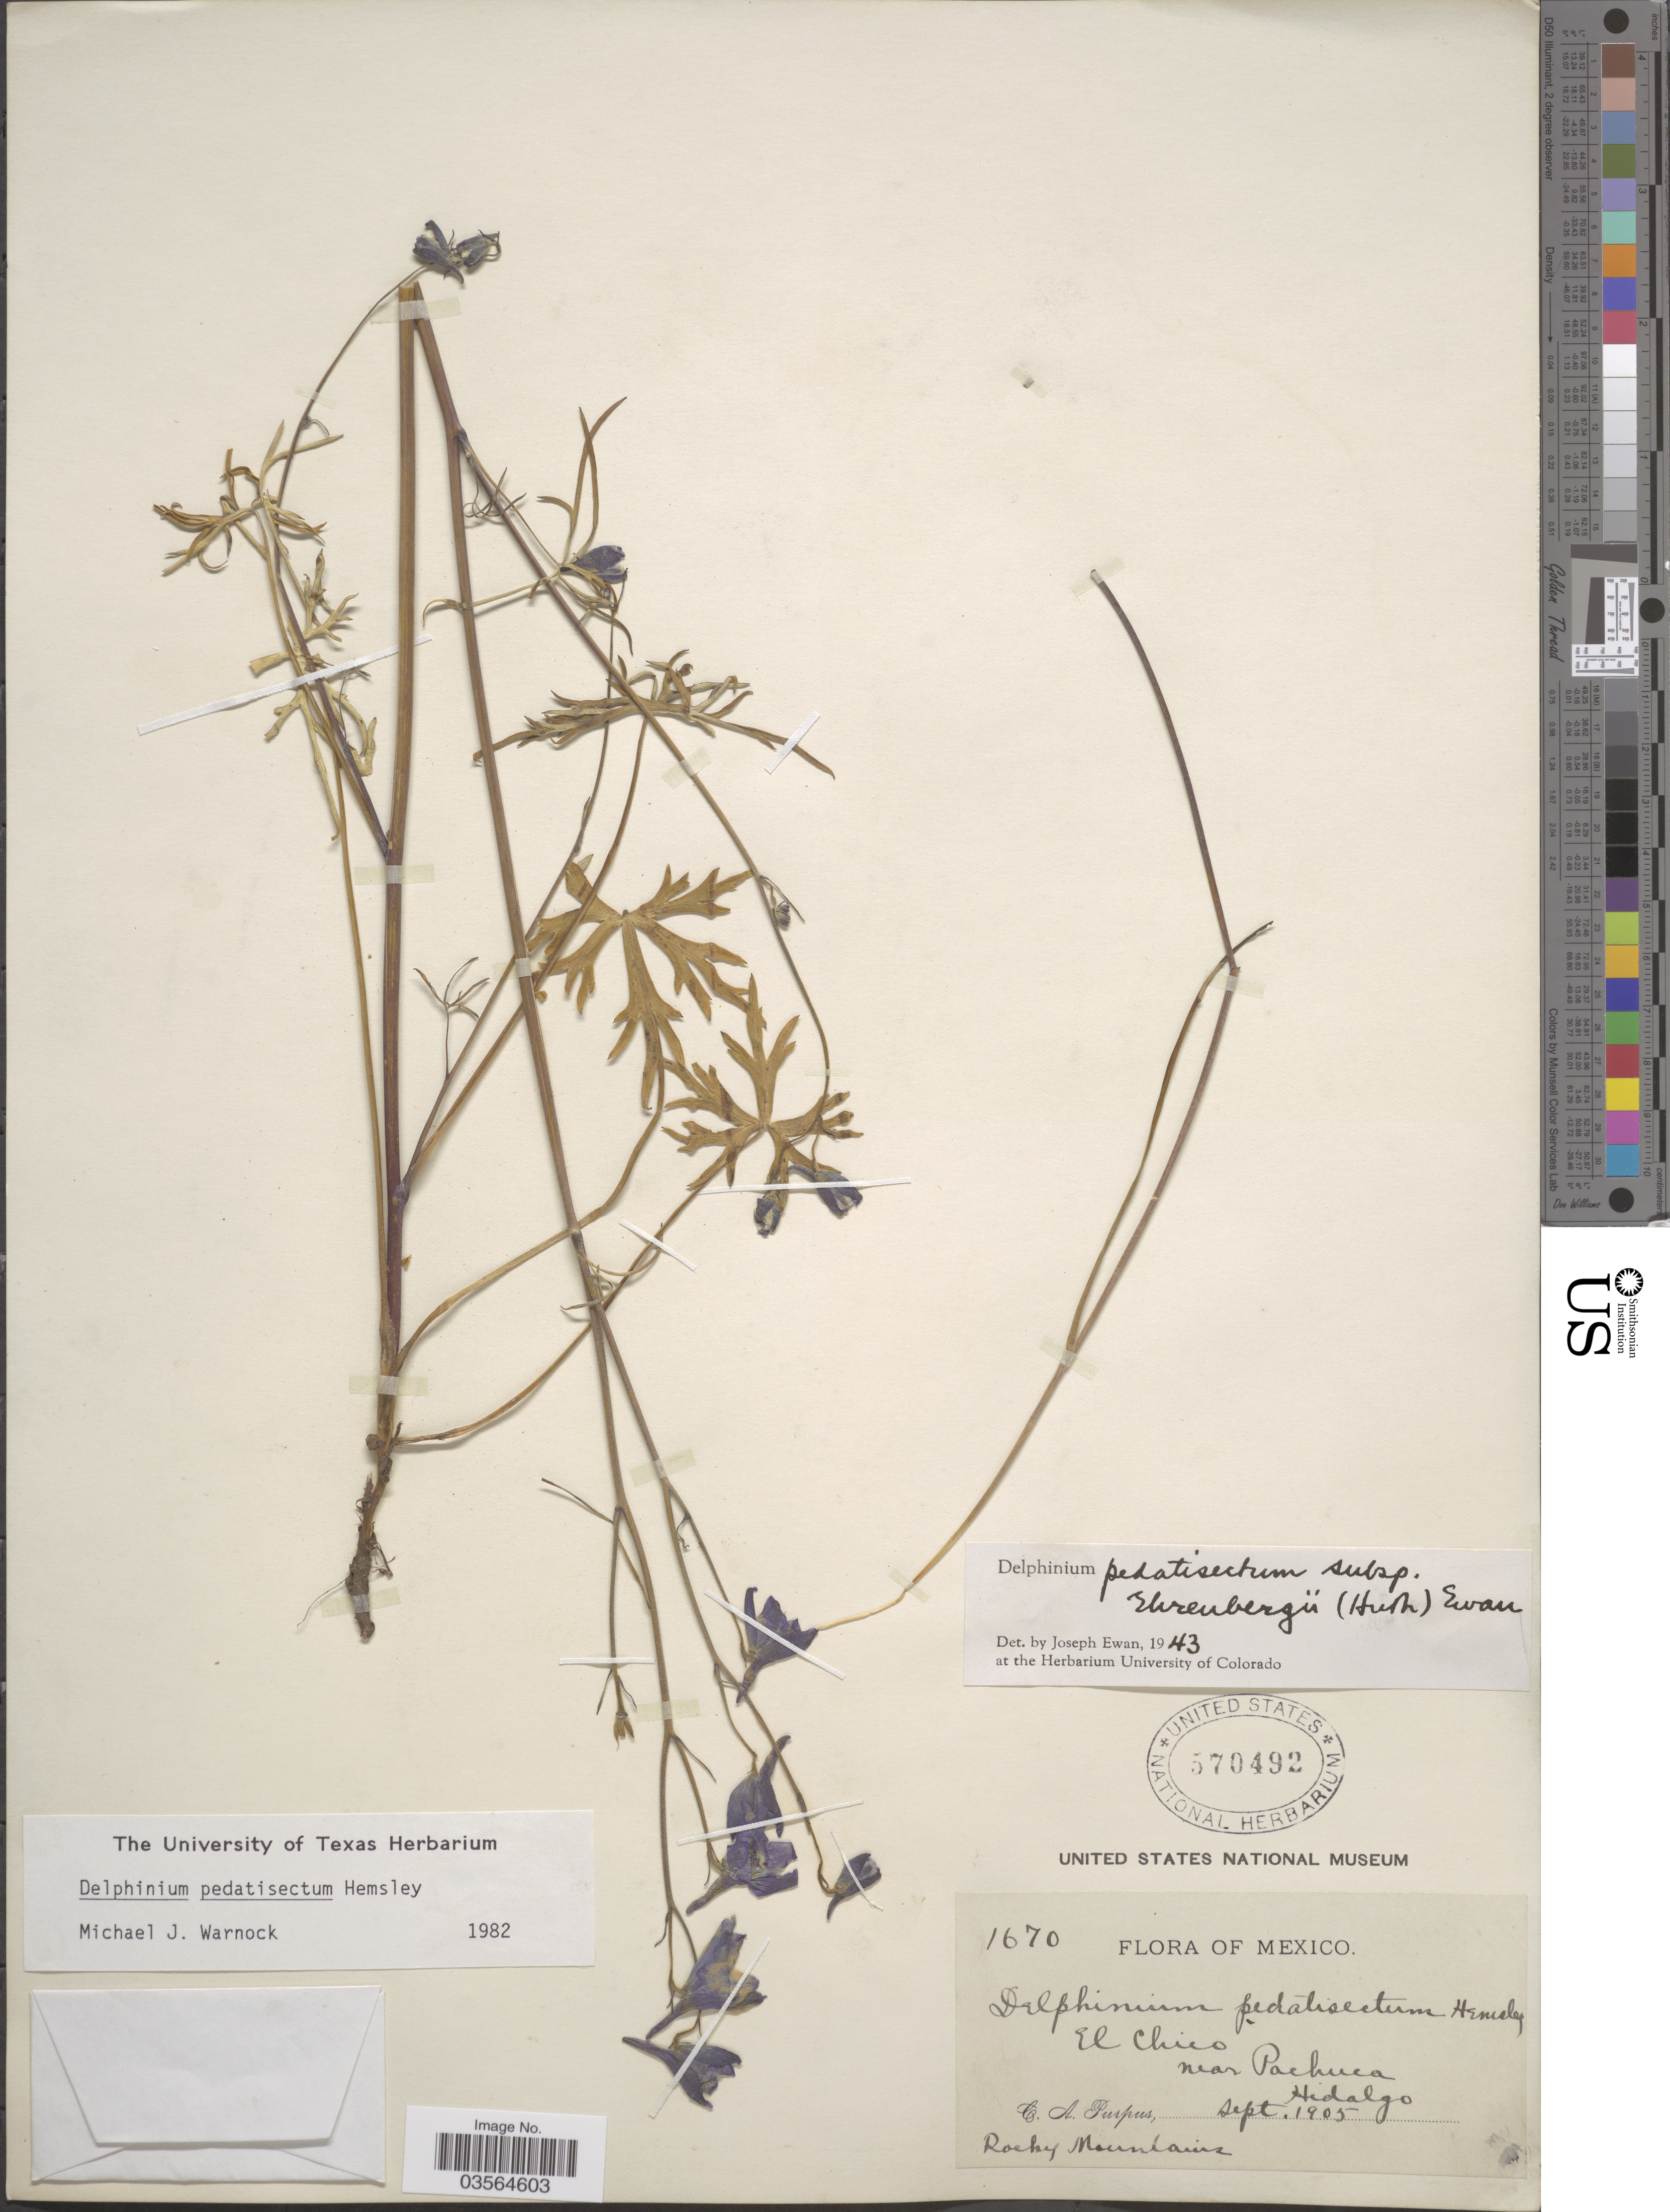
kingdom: Plantae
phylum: Tracheophyta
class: Magnoliopsida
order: Ranunculales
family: Ranunculaceae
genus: Delphinium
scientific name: Delphinium pedatisectum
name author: Hemsl.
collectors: C. A. Purpus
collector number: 1670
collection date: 1905-09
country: Mexico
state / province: Hidalgo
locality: El Chico. Near Pachuca.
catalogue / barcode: US 570492